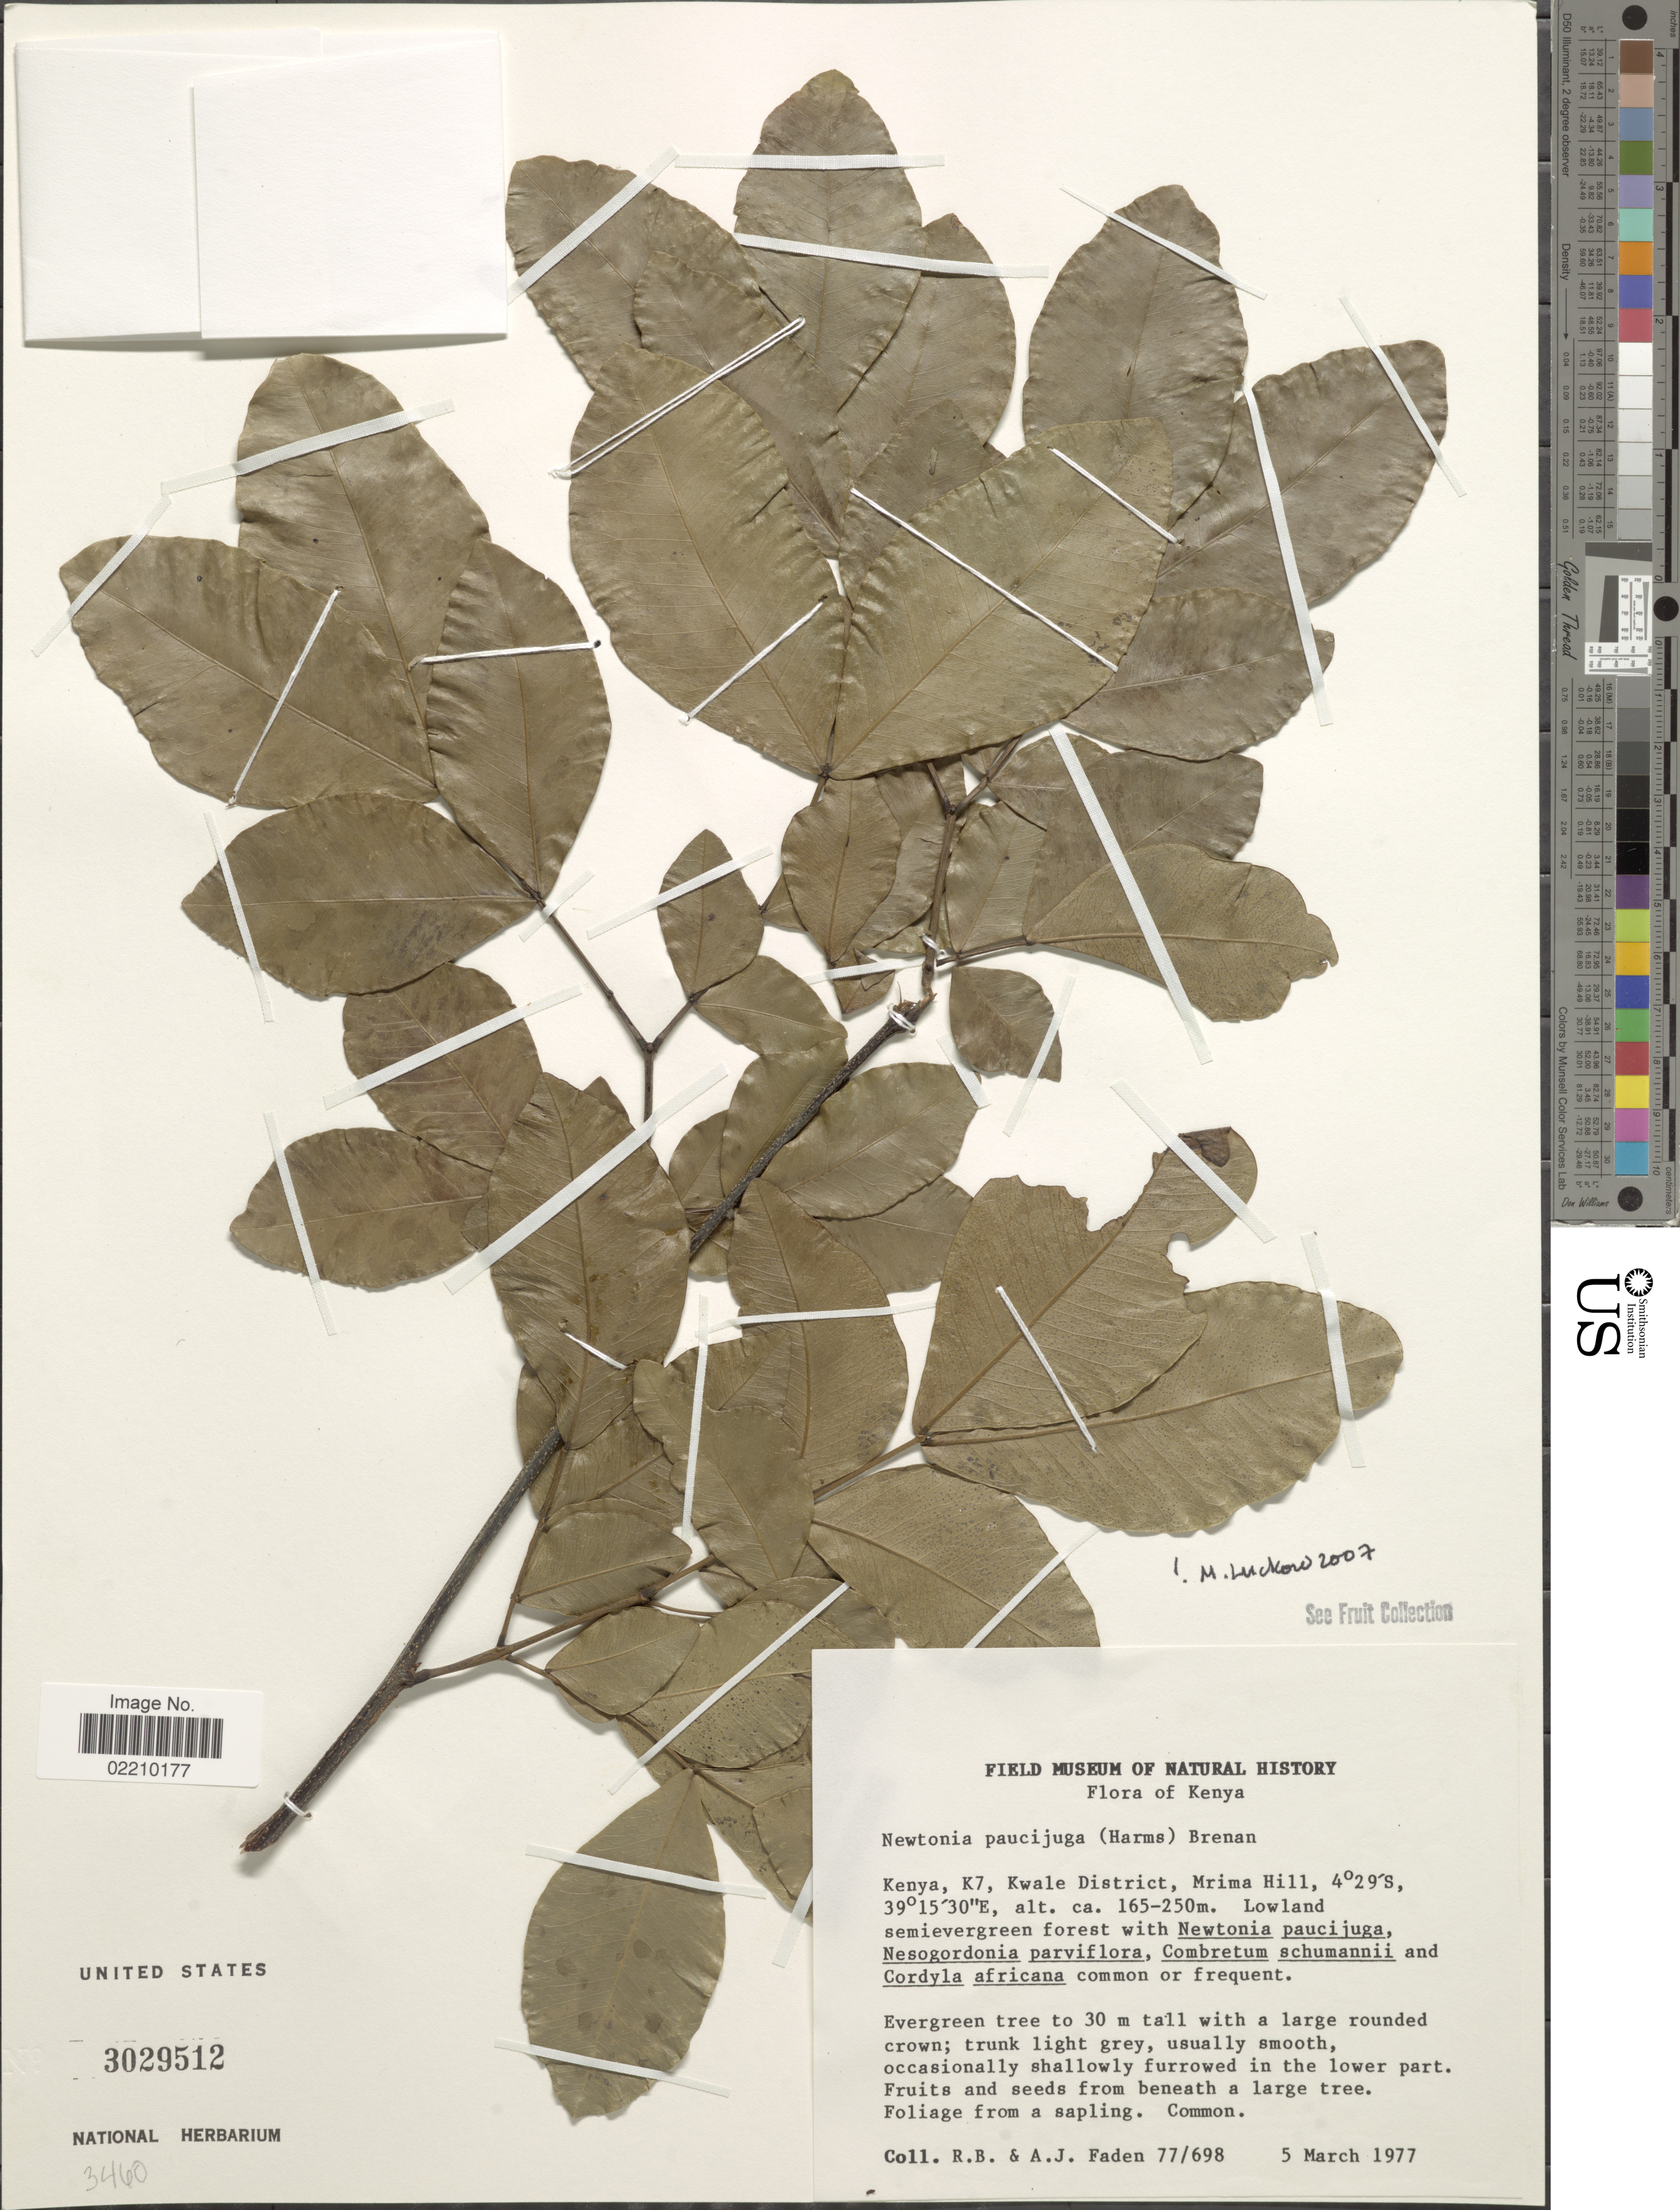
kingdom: Plantae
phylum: Tracheophyta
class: Magnoliopsida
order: Fabales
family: Fabaceae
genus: Newtonia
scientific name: Newtonia paucijuga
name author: (Harms) Brenan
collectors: R. B. Faden & A. J. Faden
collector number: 77/698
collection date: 1977-03-05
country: Kenya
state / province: Kwale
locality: Kenya, K7, Kwale District, Mrima Hill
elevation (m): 165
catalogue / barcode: US 3029512